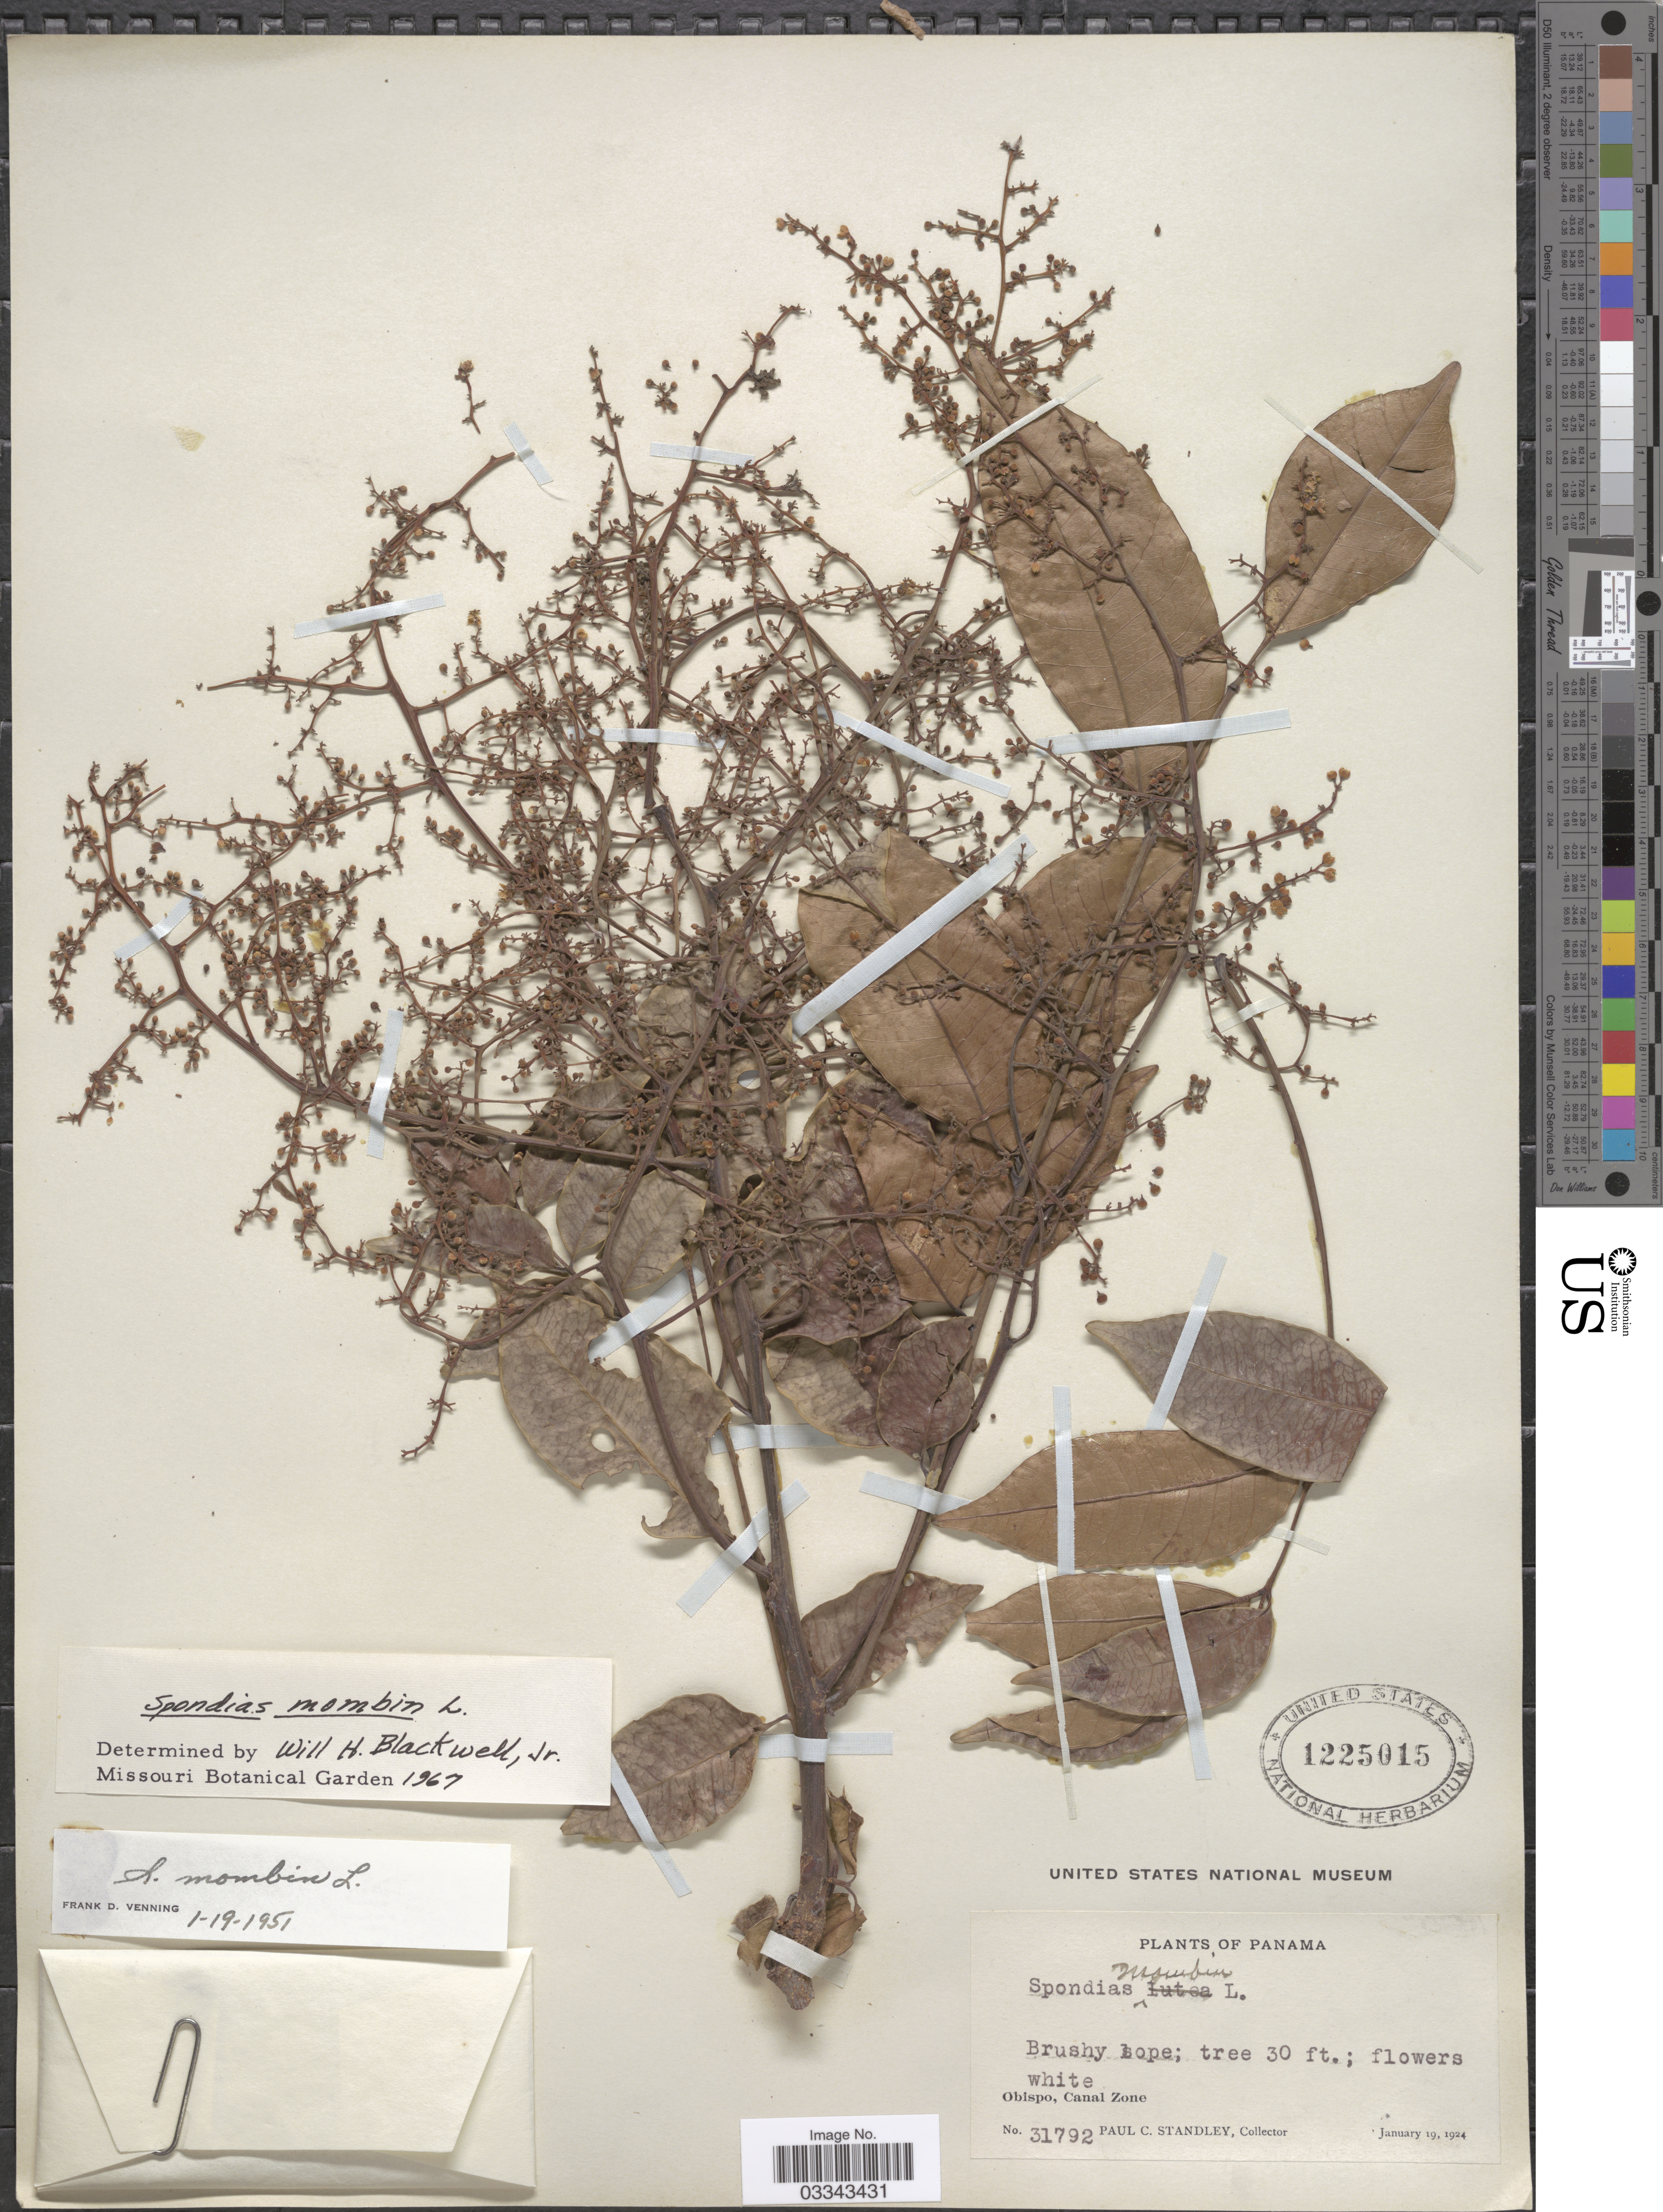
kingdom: Plantae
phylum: Tracheophyta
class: Magnoliopsida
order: Sapindales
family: Anacardiaceae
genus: Spondias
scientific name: Spondias mombin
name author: L.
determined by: Mitchell, John D.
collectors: P. C. Standley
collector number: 31792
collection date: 1924-01-19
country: Panama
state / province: Colón / Panamá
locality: Obispo, Canal Zone.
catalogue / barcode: US 1225015